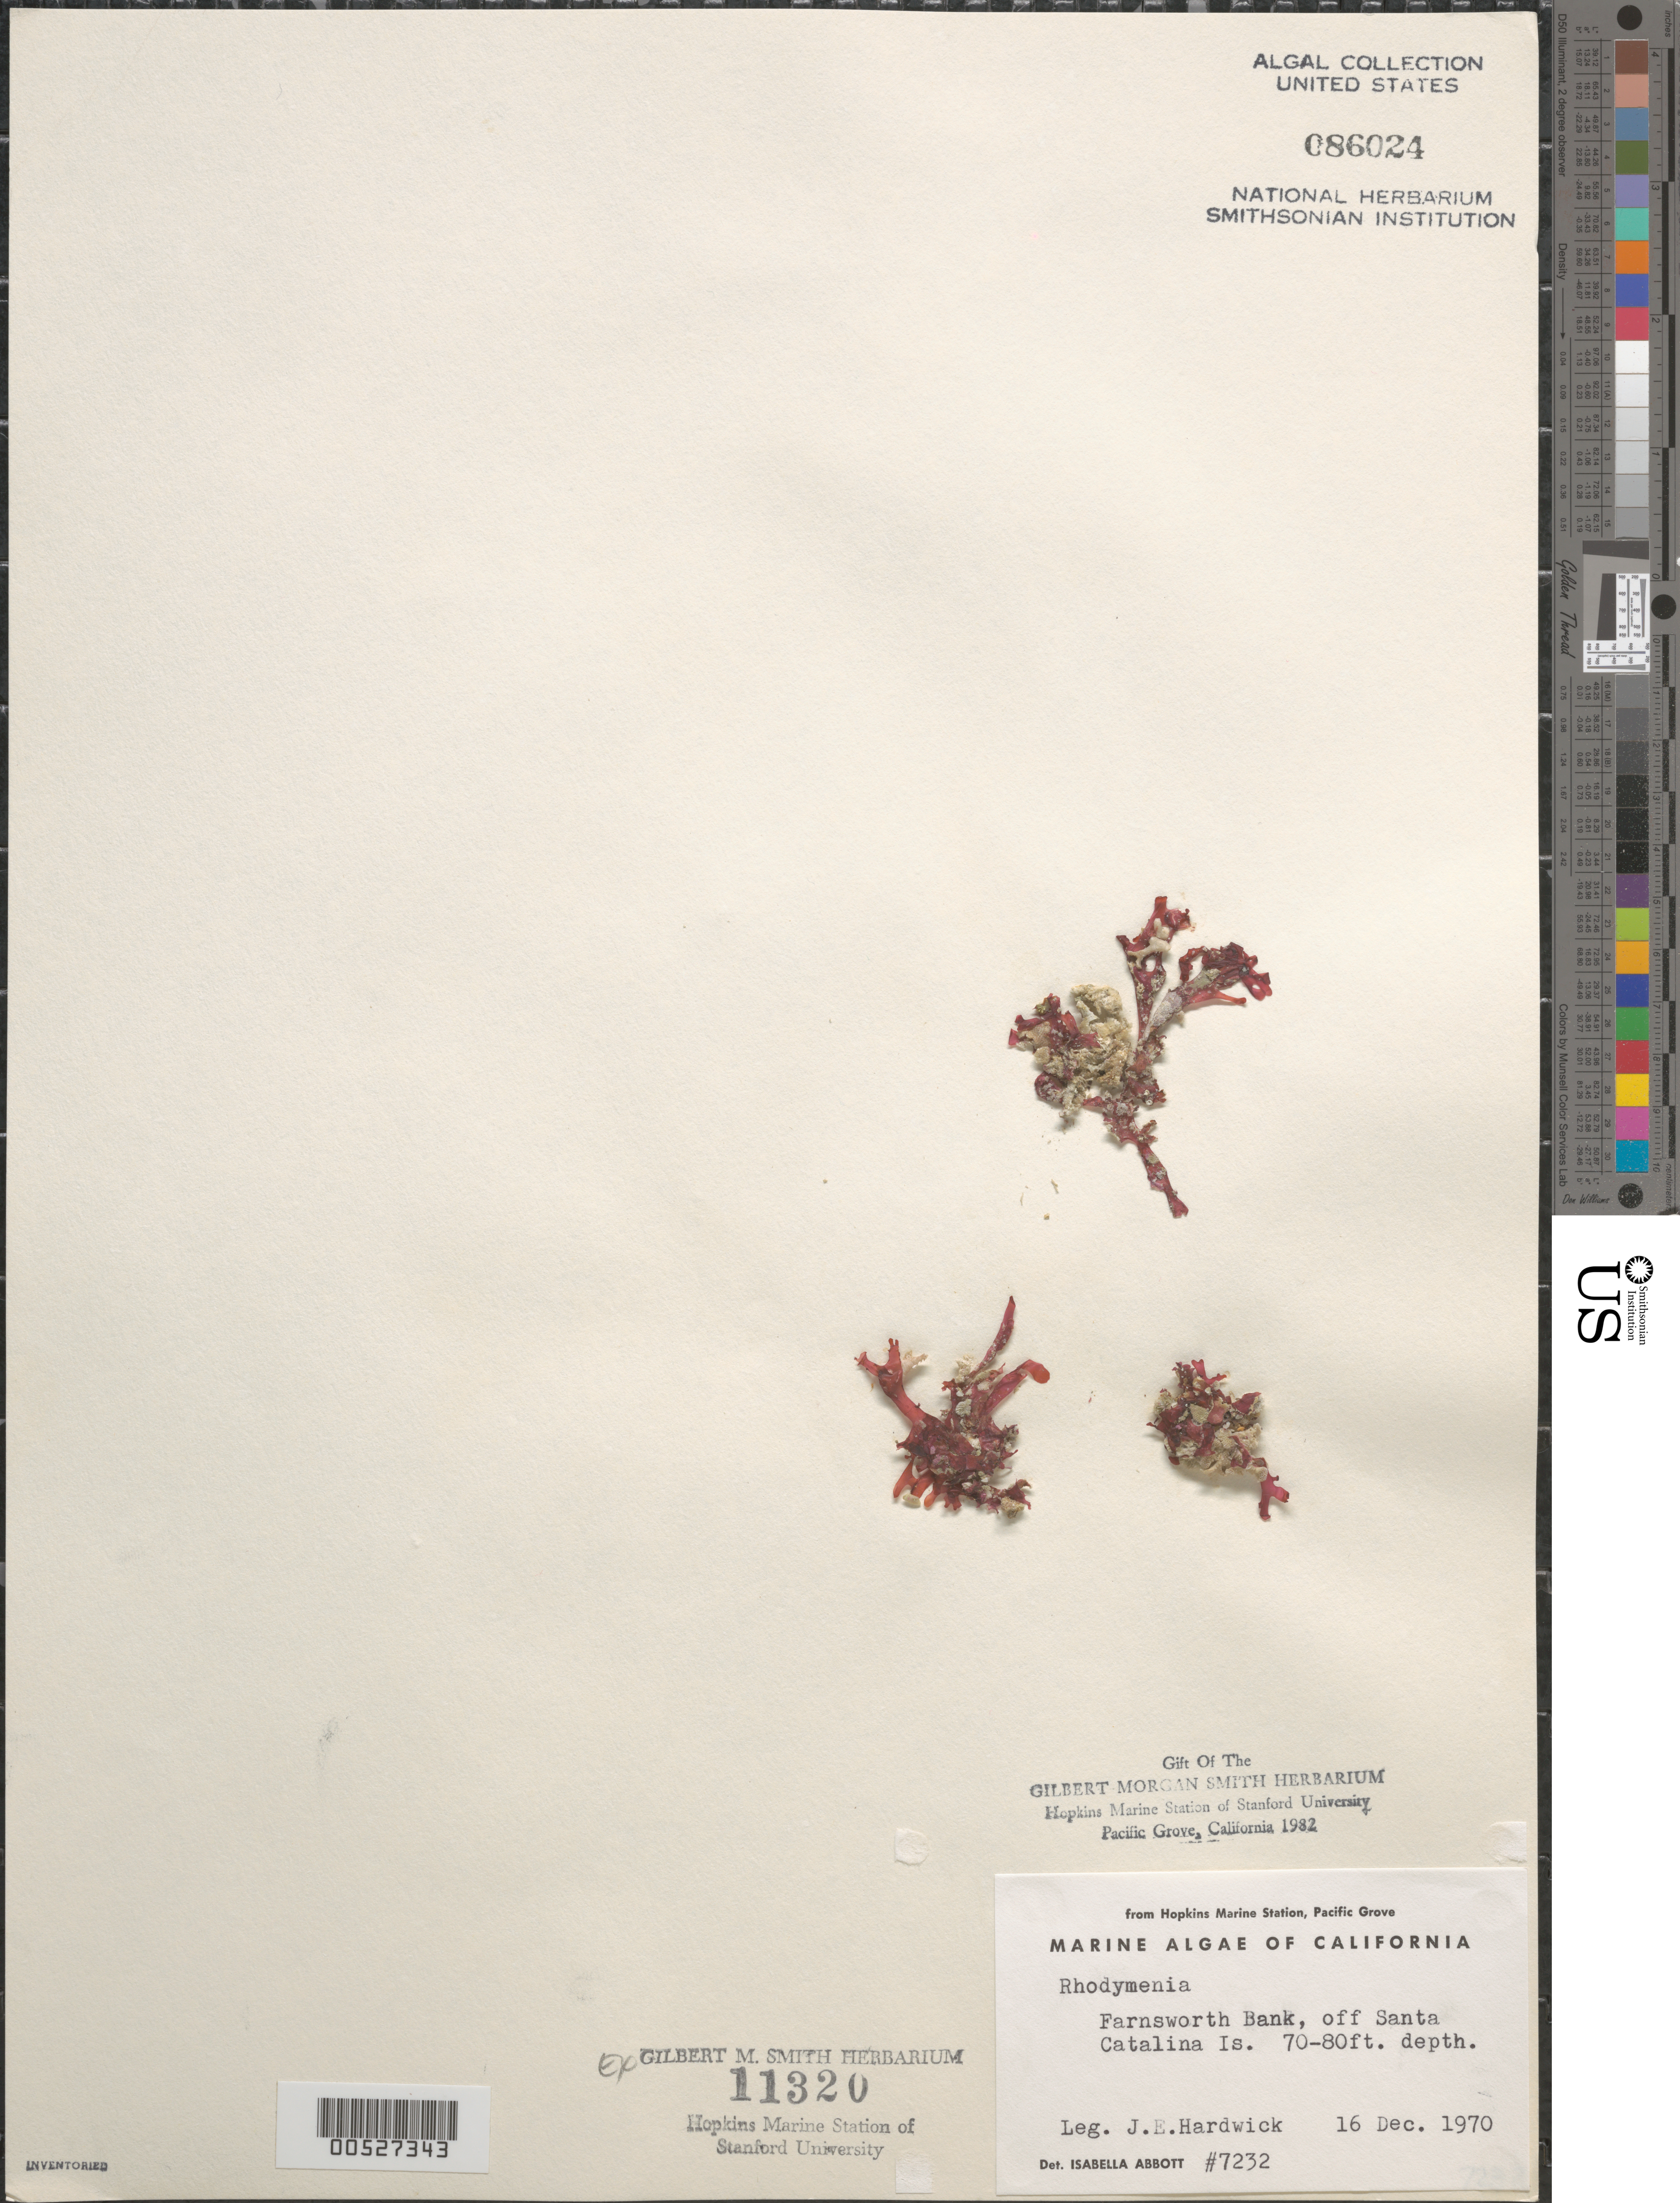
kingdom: Plantae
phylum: Rhodophyta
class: Florideophyceae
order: Rhodymeniales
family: Rhodymeniaceae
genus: Rhodymenia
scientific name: Rhodymenia sp.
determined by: Abbott, Isabella A.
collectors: J. Hardwick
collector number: IAA 7232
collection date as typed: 16 Dec 1970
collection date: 1970-12-16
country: United States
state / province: California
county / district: Los Angeles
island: Santa Catalina Island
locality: Farnsworth Bank, off the island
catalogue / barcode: US 86024